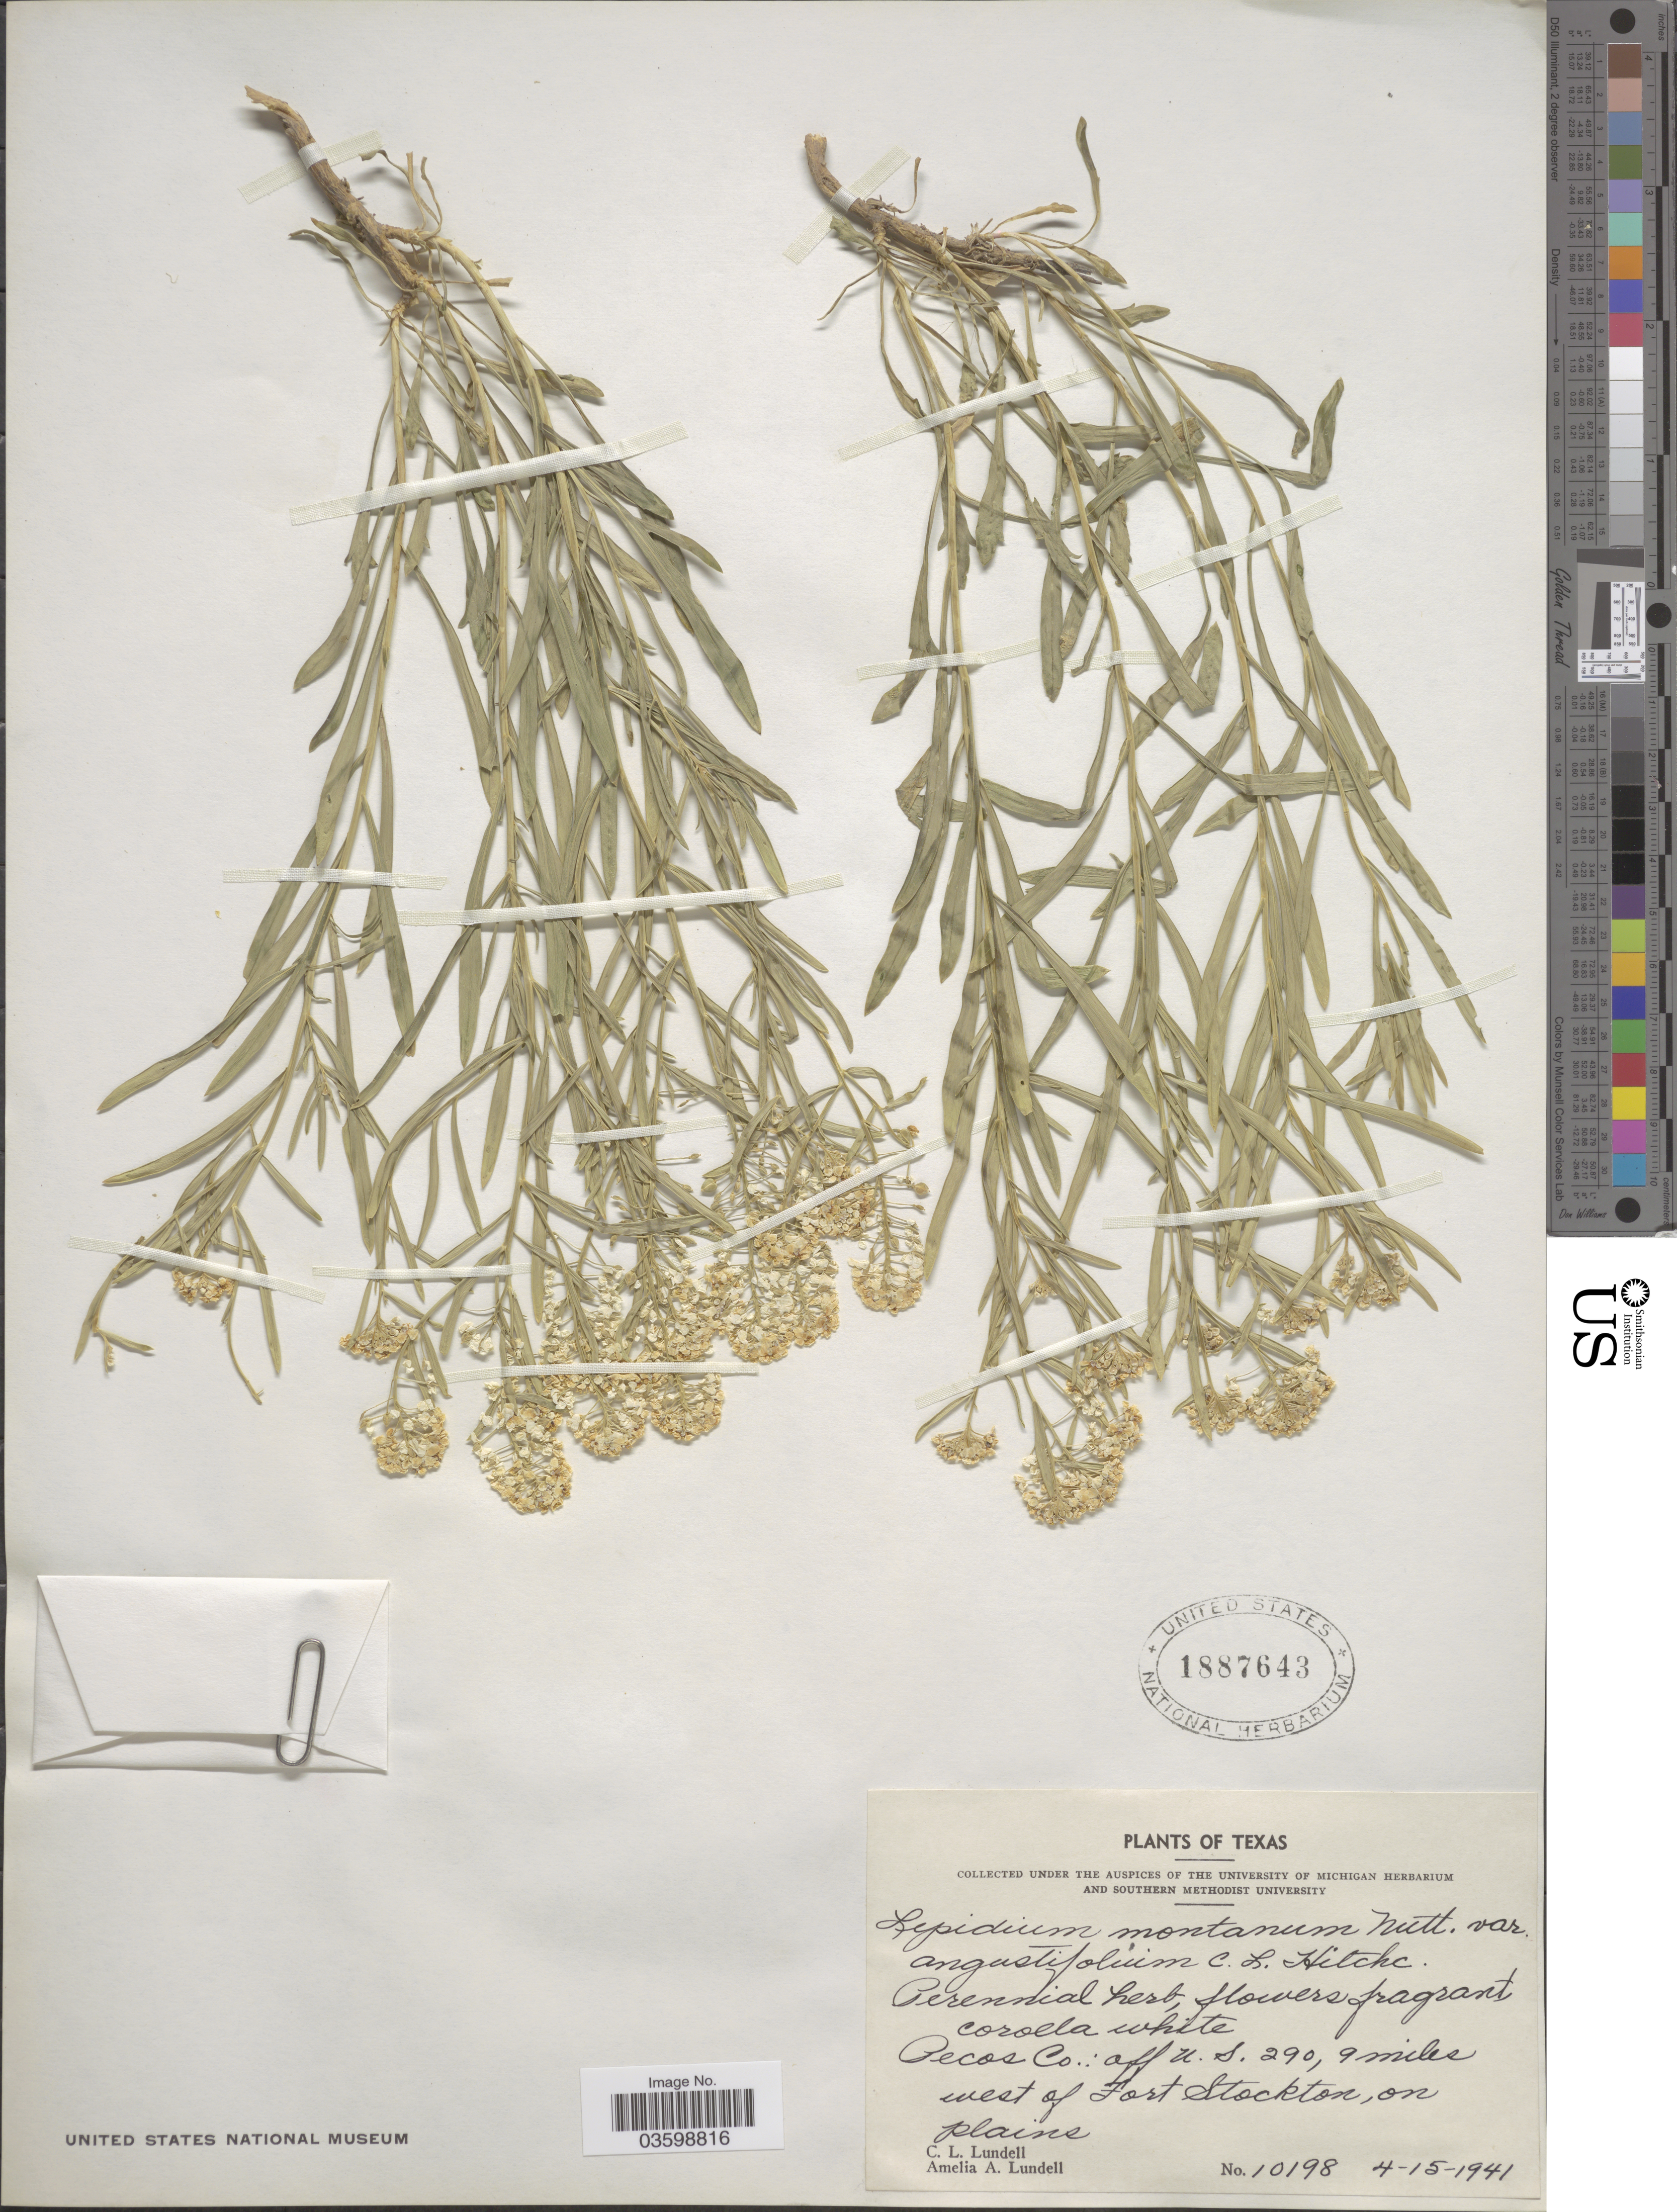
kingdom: Plantae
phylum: Tracheophyta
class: Magnoliopsida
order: Brassicales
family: Brassicaceae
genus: Lepidium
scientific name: Lepidium montanum var. angustifolium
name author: C.L. Hitchc.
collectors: C. L. Lundell & A. A. Lundell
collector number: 10198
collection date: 1941-04-15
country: United States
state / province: Texas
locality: Pecos Co.: off U.S. 290, 9 miles west of Fort Stockton, on plains.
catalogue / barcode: US 1887643